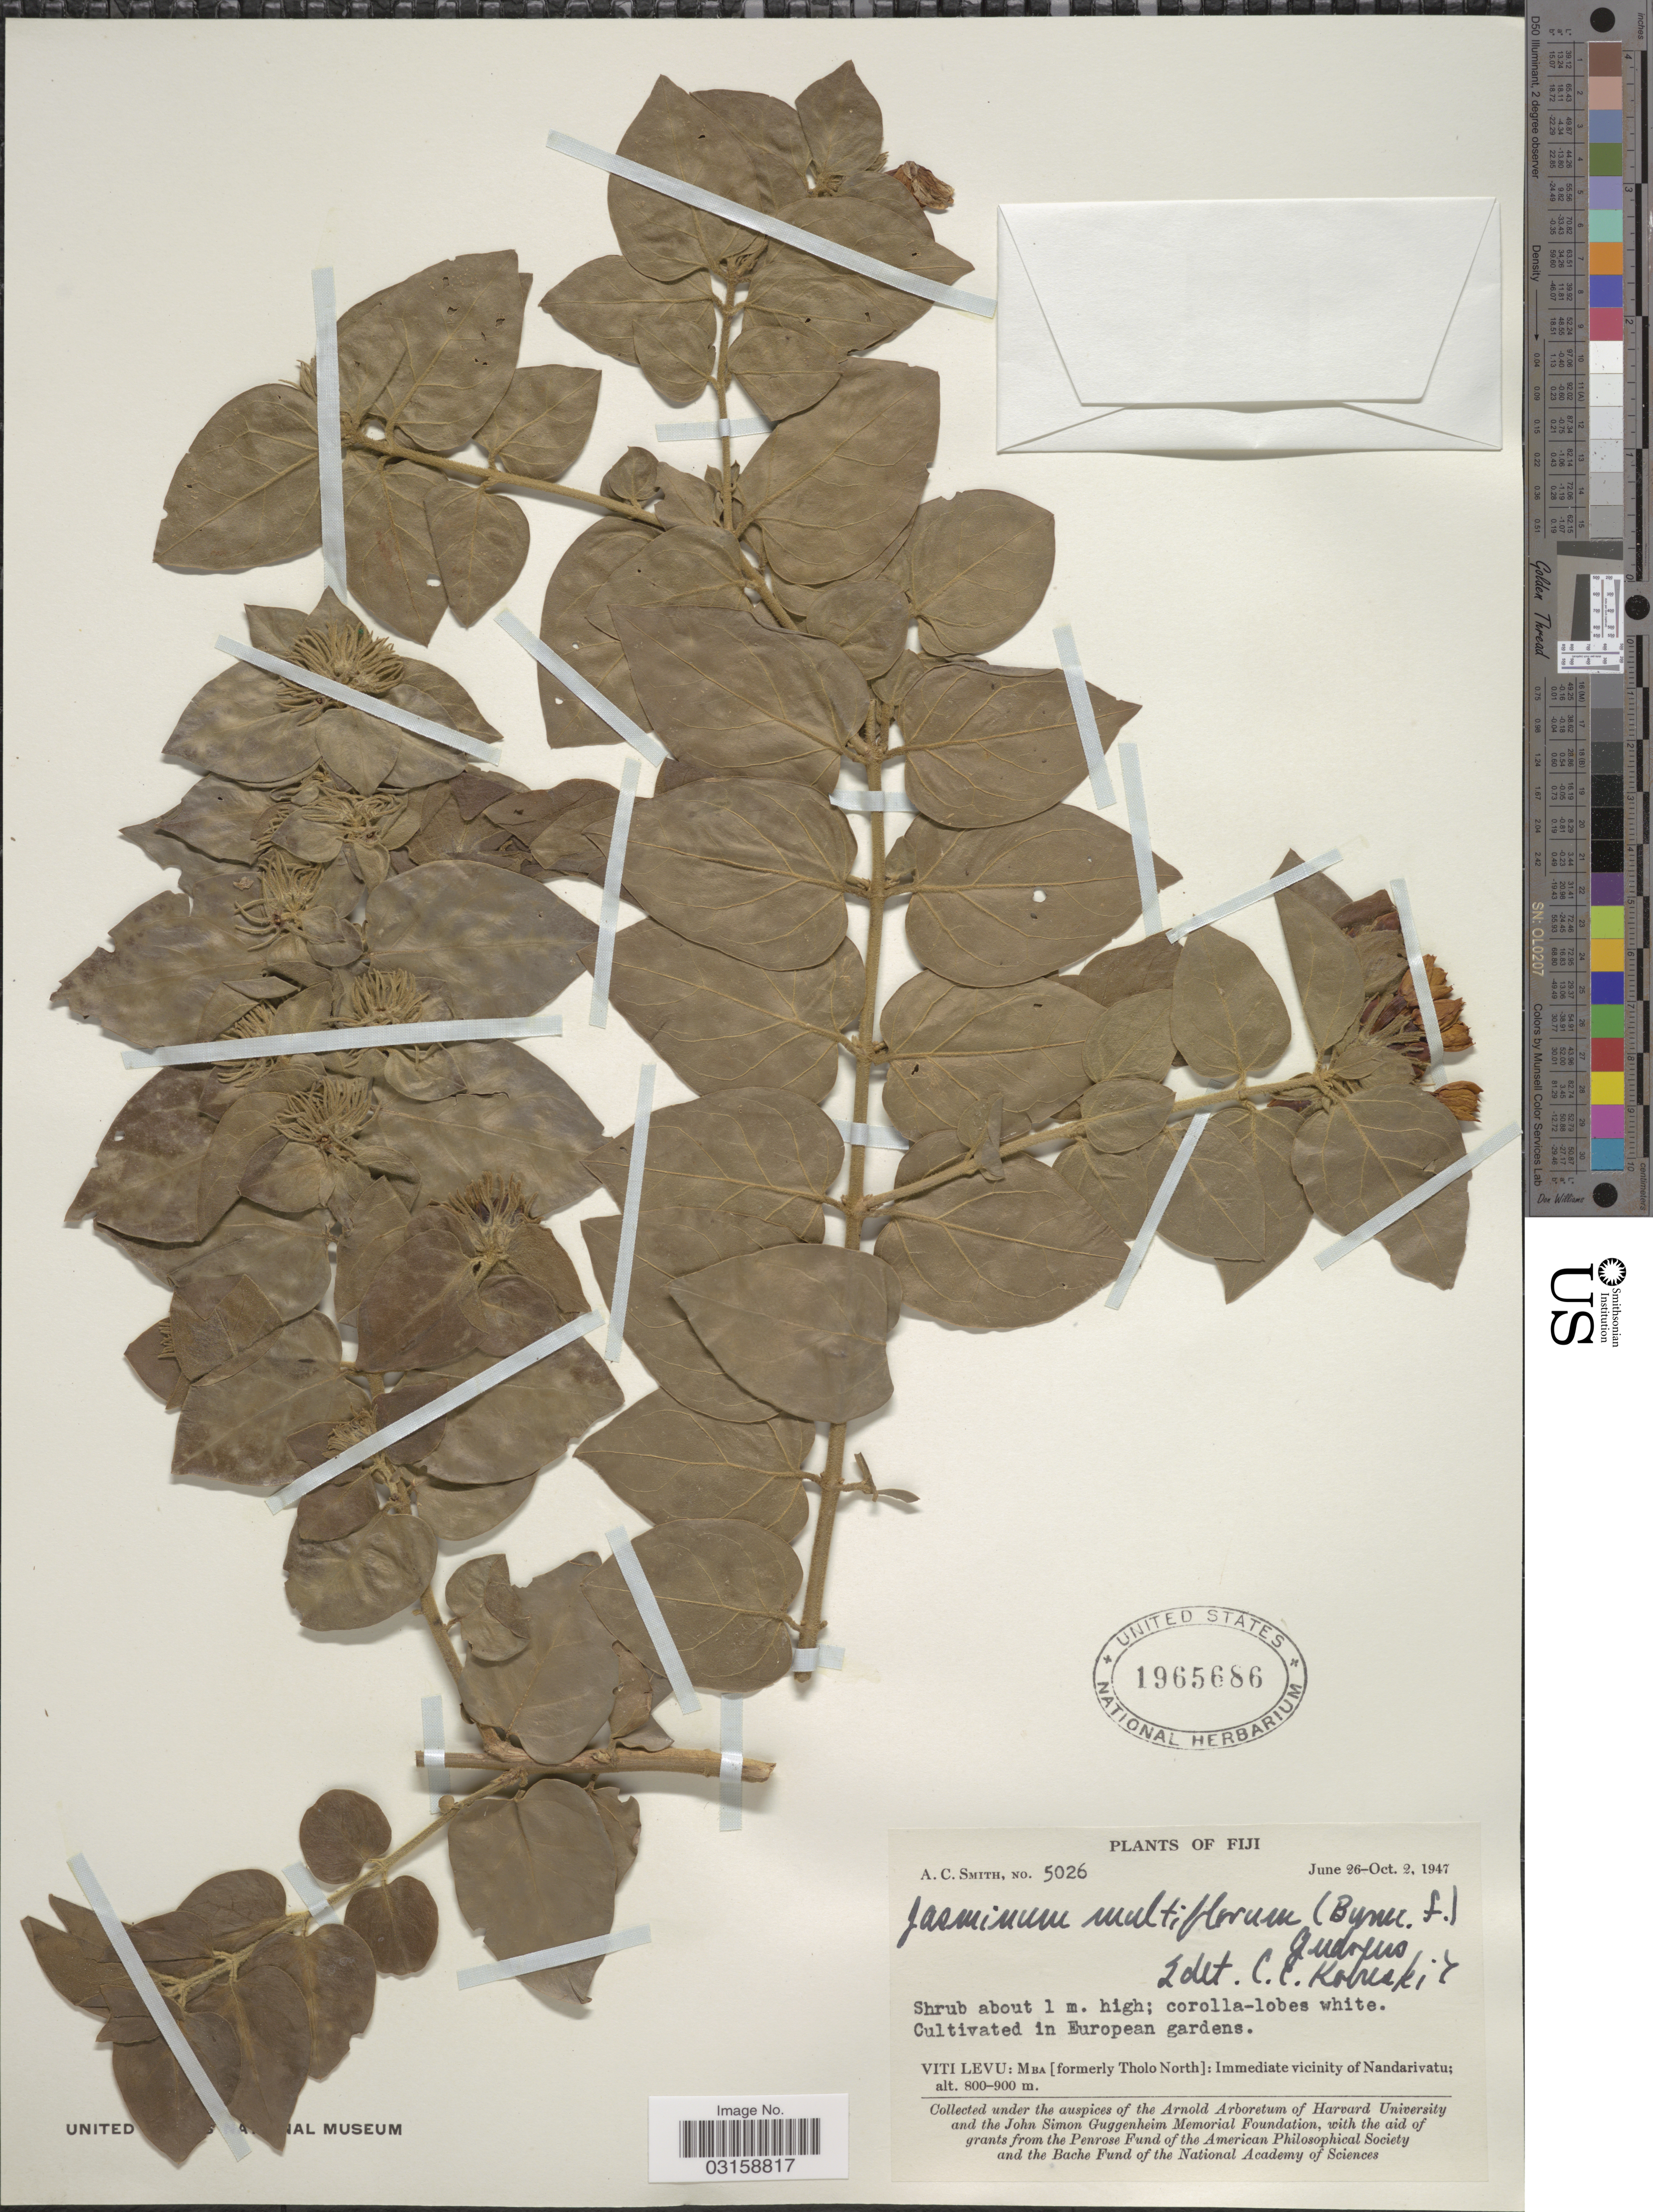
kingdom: Plantae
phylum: Tracheophyta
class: Magnoliopsida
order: Lamiales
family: Oleaceae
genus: Jasminum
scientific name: Jasminum multiflorum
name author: (Burm. f.) Andrews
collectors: A. C. Smith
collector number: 5026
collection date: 1947-06-26/1947-10-02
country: Fiji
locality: European gardens. Viti Levu: Mba [formerly Tholo North]: Immediate vicinity of Nandarivatu.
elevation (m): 800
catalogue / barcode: US 1965688